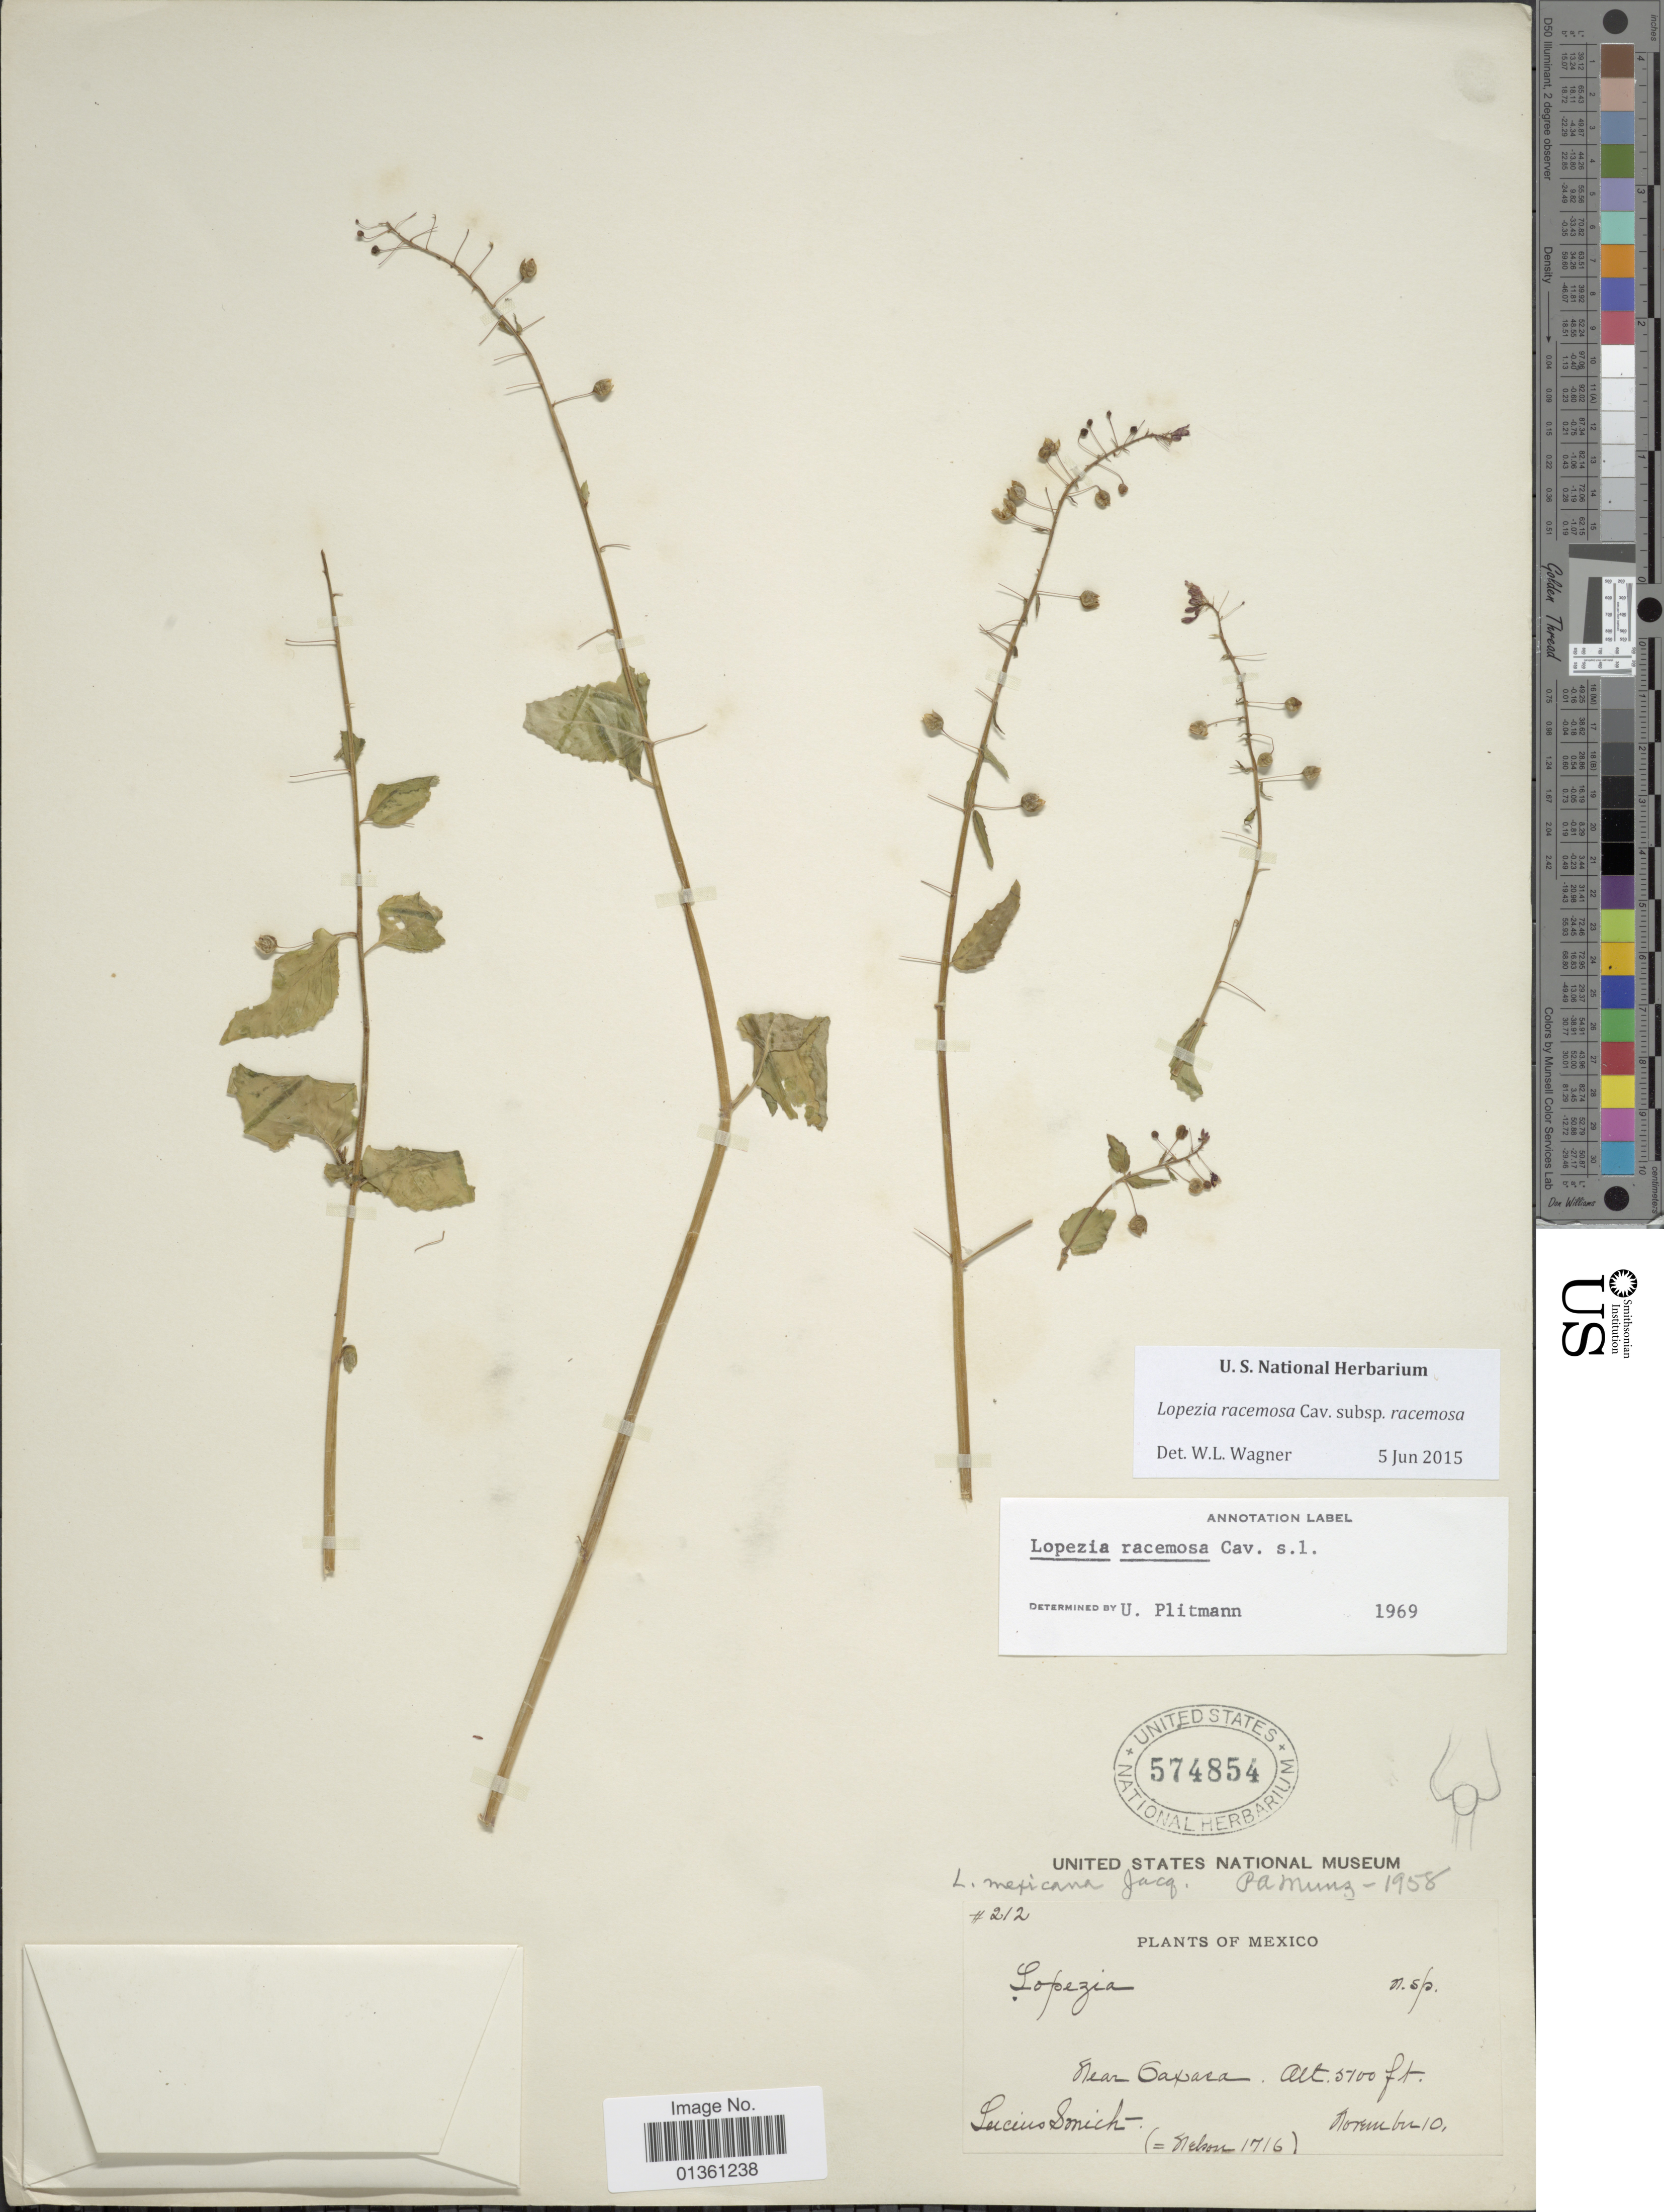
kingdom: Plantae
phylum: Tracheophyta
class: Magnoliopsida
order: Myrtales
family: Onagraceae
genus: Lopezia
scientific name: Lopezia racemosa subsp. racemosa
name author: Cav.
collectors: L. C. Smith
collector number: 212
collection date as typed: Transcribed d/m/y: /11/10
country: Mexico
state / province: Oaxaca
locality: Near Oaxaca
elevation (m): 1554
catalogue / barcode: US 574854